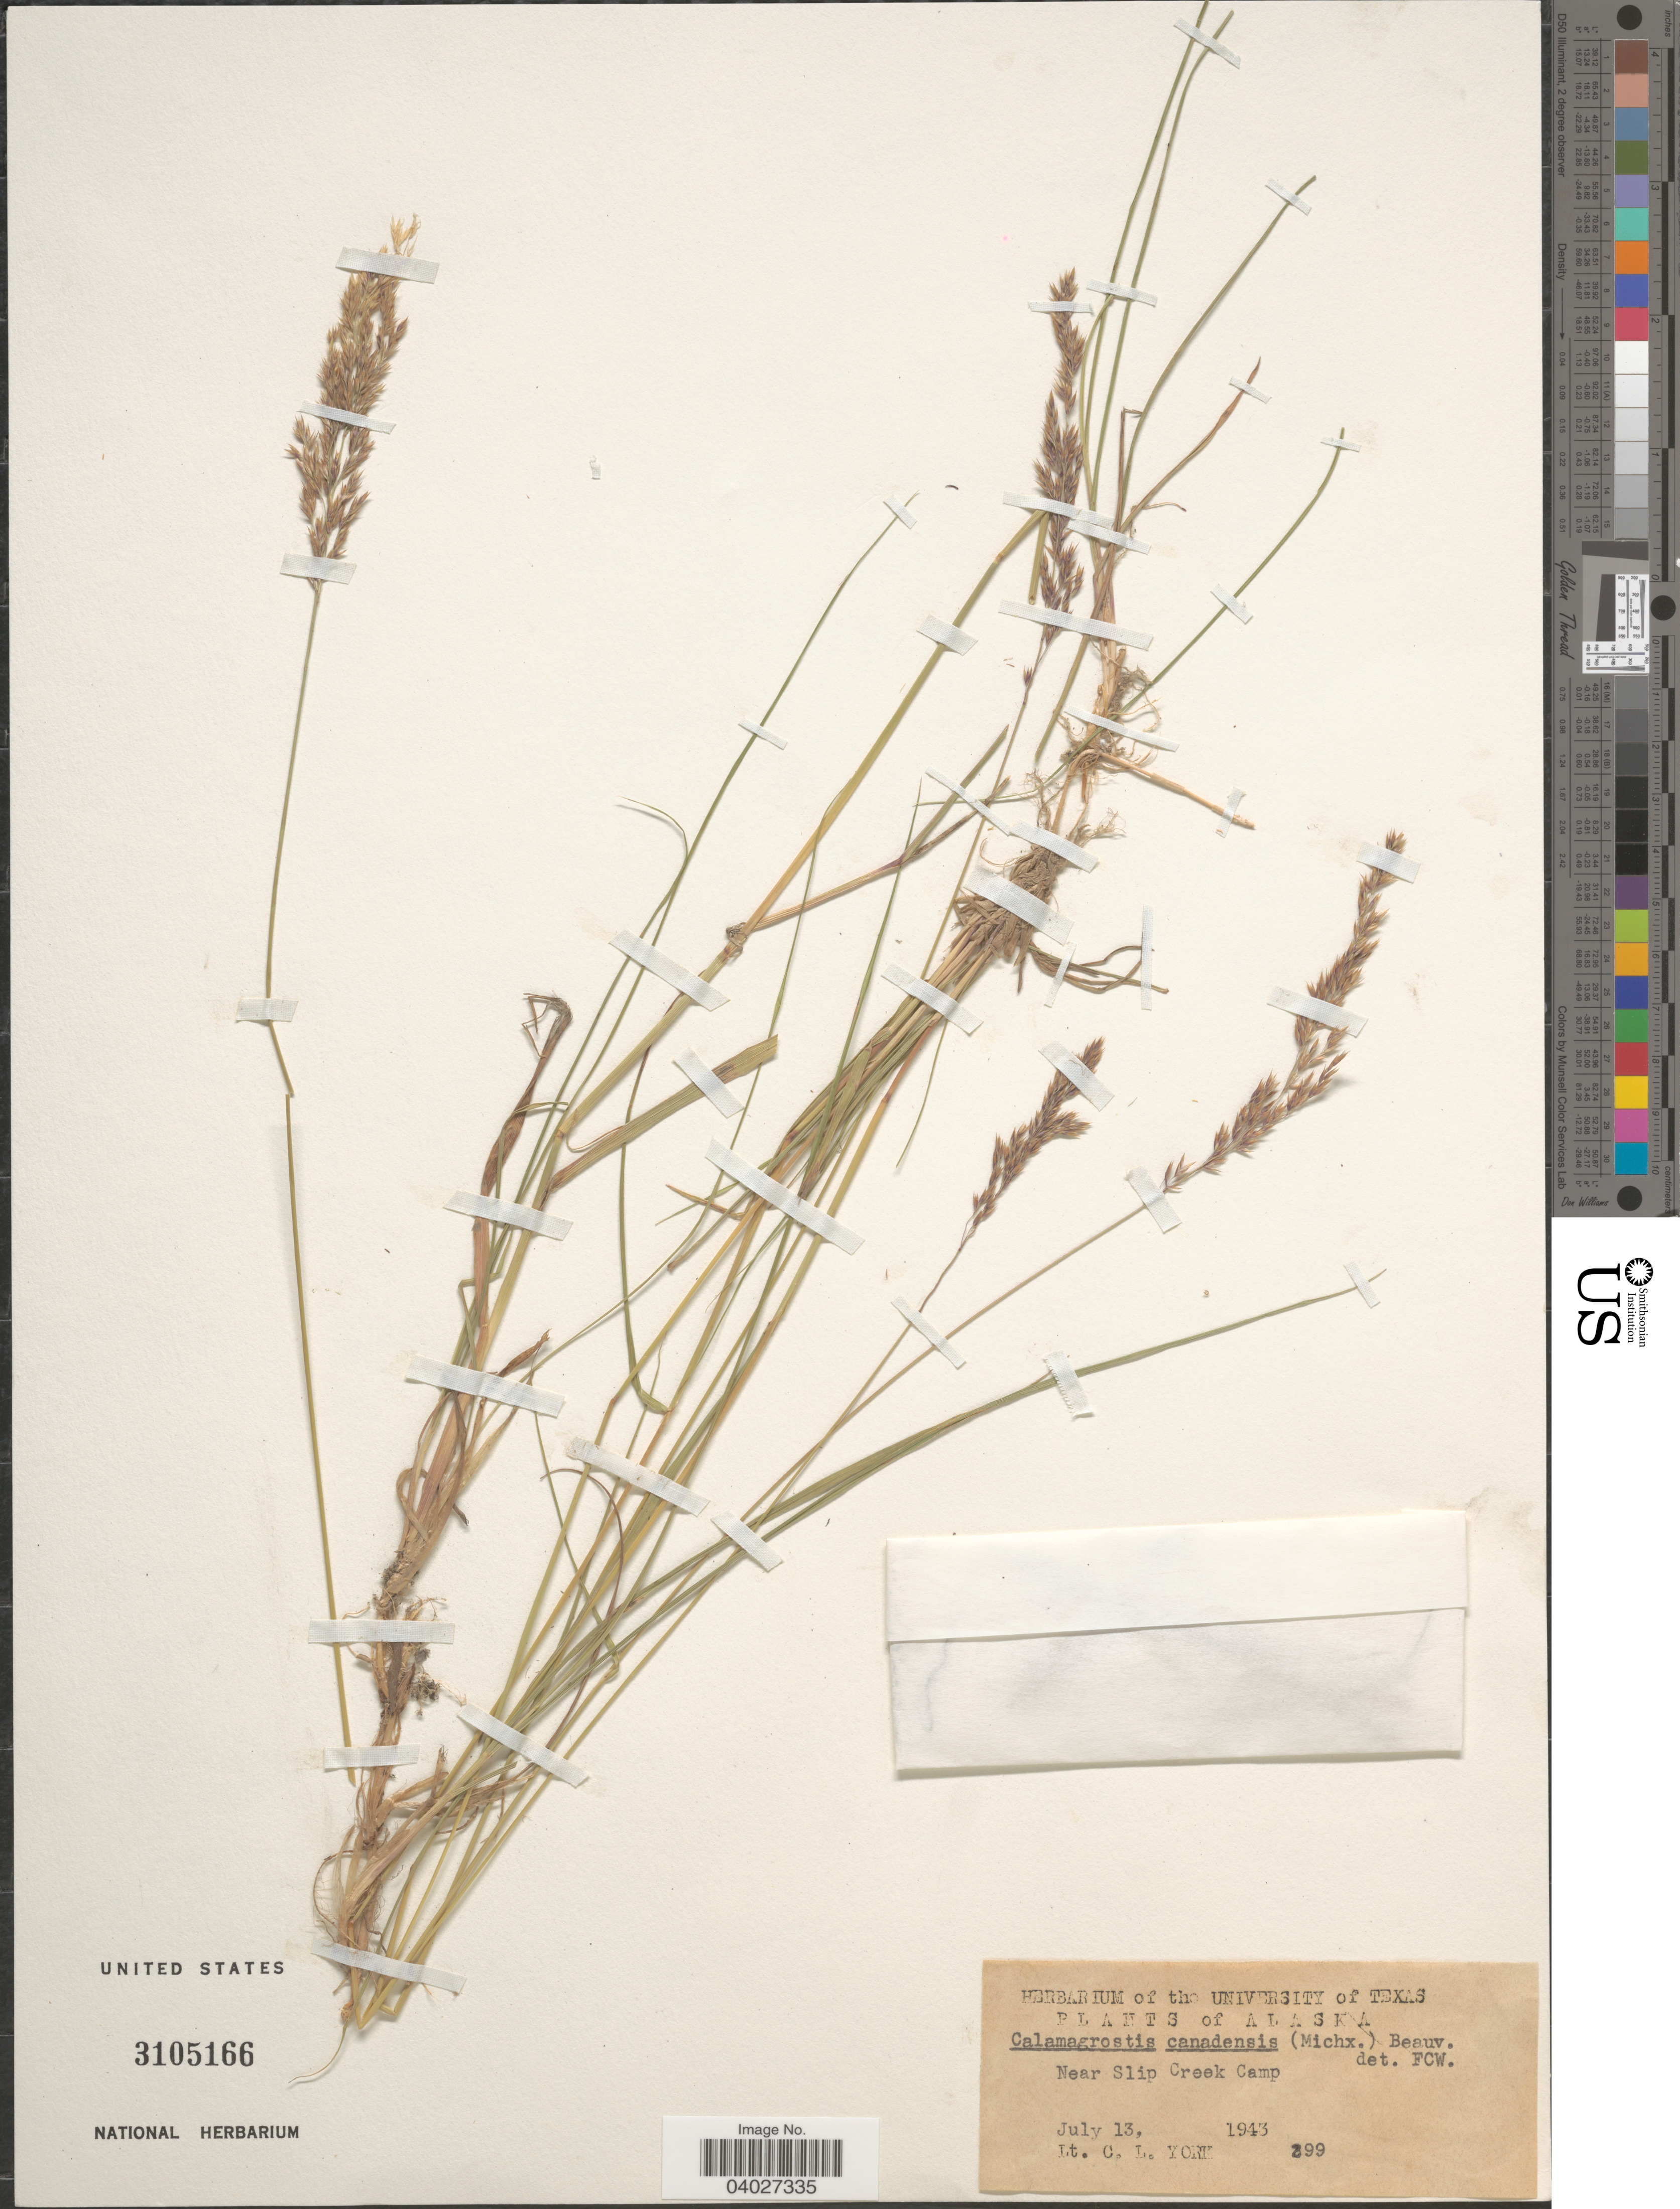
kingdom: Plantae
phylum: Tracheophyta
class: Liliopsida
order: Poales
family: Poaceae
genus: Calamagrostis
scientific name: Calamagrostis canadensis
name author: (Michx.) P. Beauv.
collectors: C. L. York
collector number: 299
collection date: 1943-07-13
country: United States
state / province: Alaska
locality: Near Slip Creek Camp.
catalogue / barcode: US 3105166